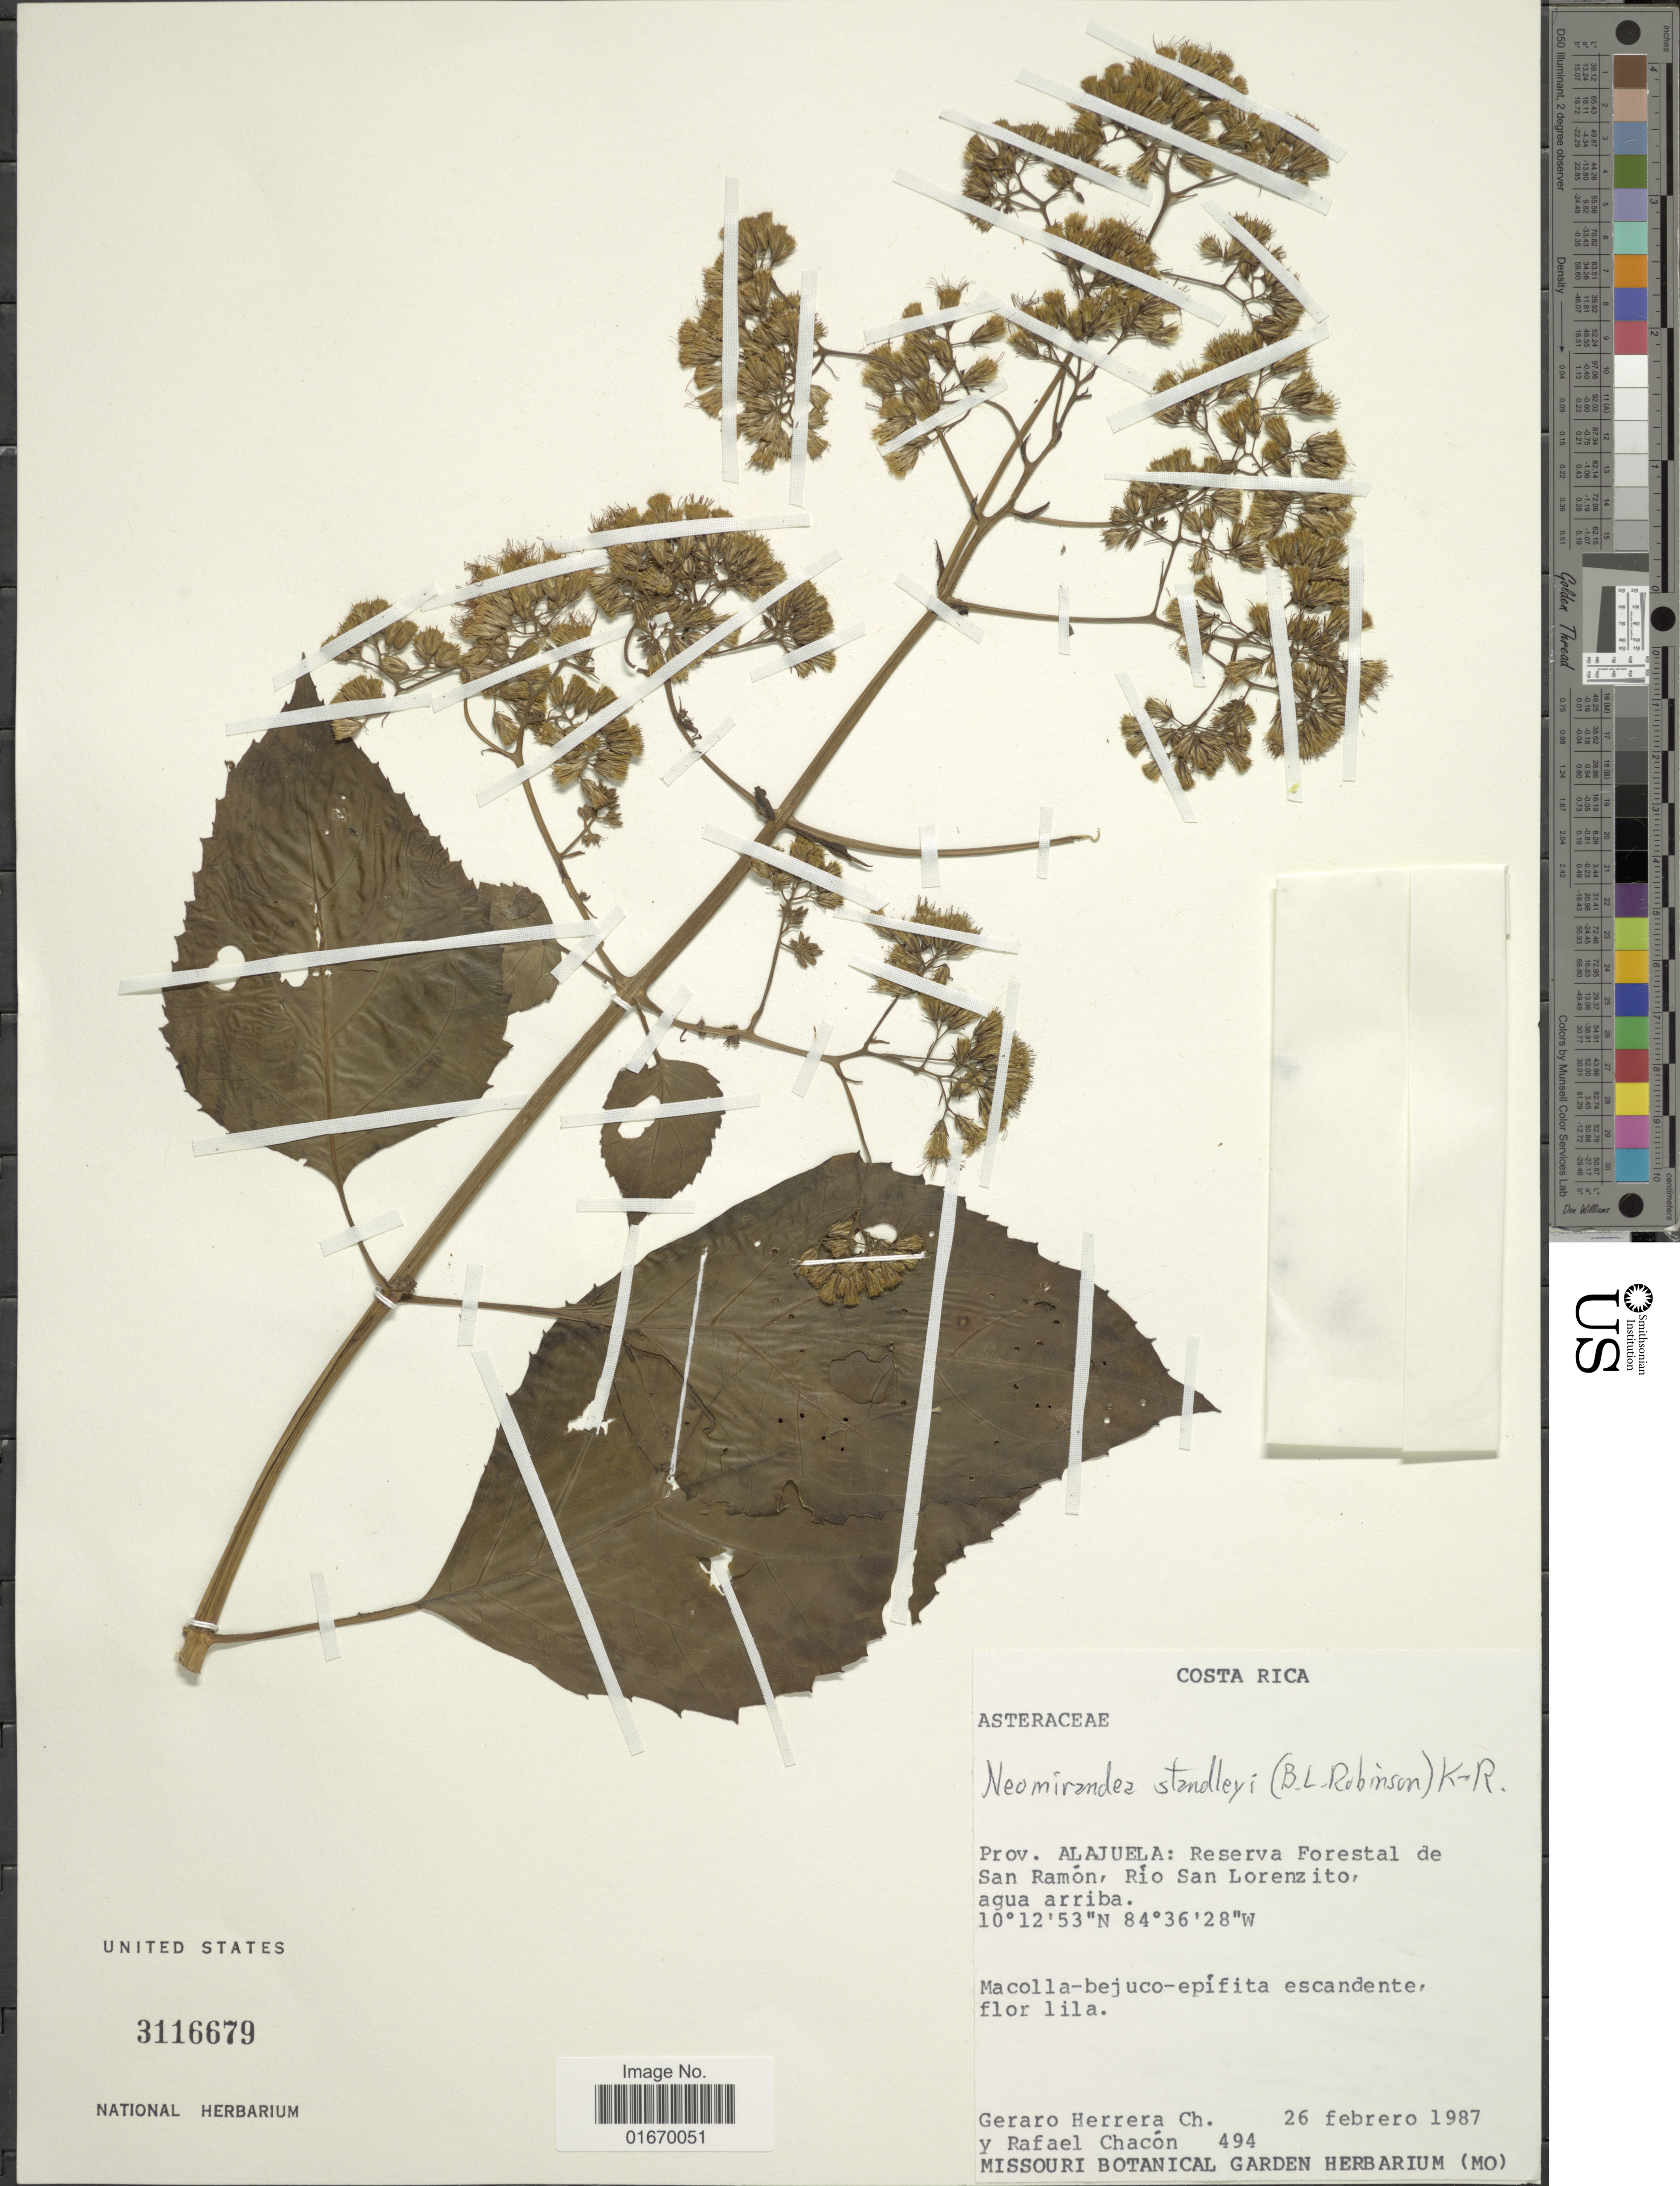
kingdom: Plantae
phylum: Tracheophyta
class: Magnoliopsida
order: Asterales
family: Asteraceae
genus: Neomirandea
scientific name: Neomirandea standleyi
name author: (B.L. Rob.) R.M. King & H. Rob.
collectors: G. Herrera Ch. & R. Chacón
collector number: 494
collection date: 1987-02-26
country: Costa Rica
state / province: Alajuela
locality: Reserva Forestal de San Ramon, Rio San Lorenzito, agua arriba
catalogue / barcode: US 3116679